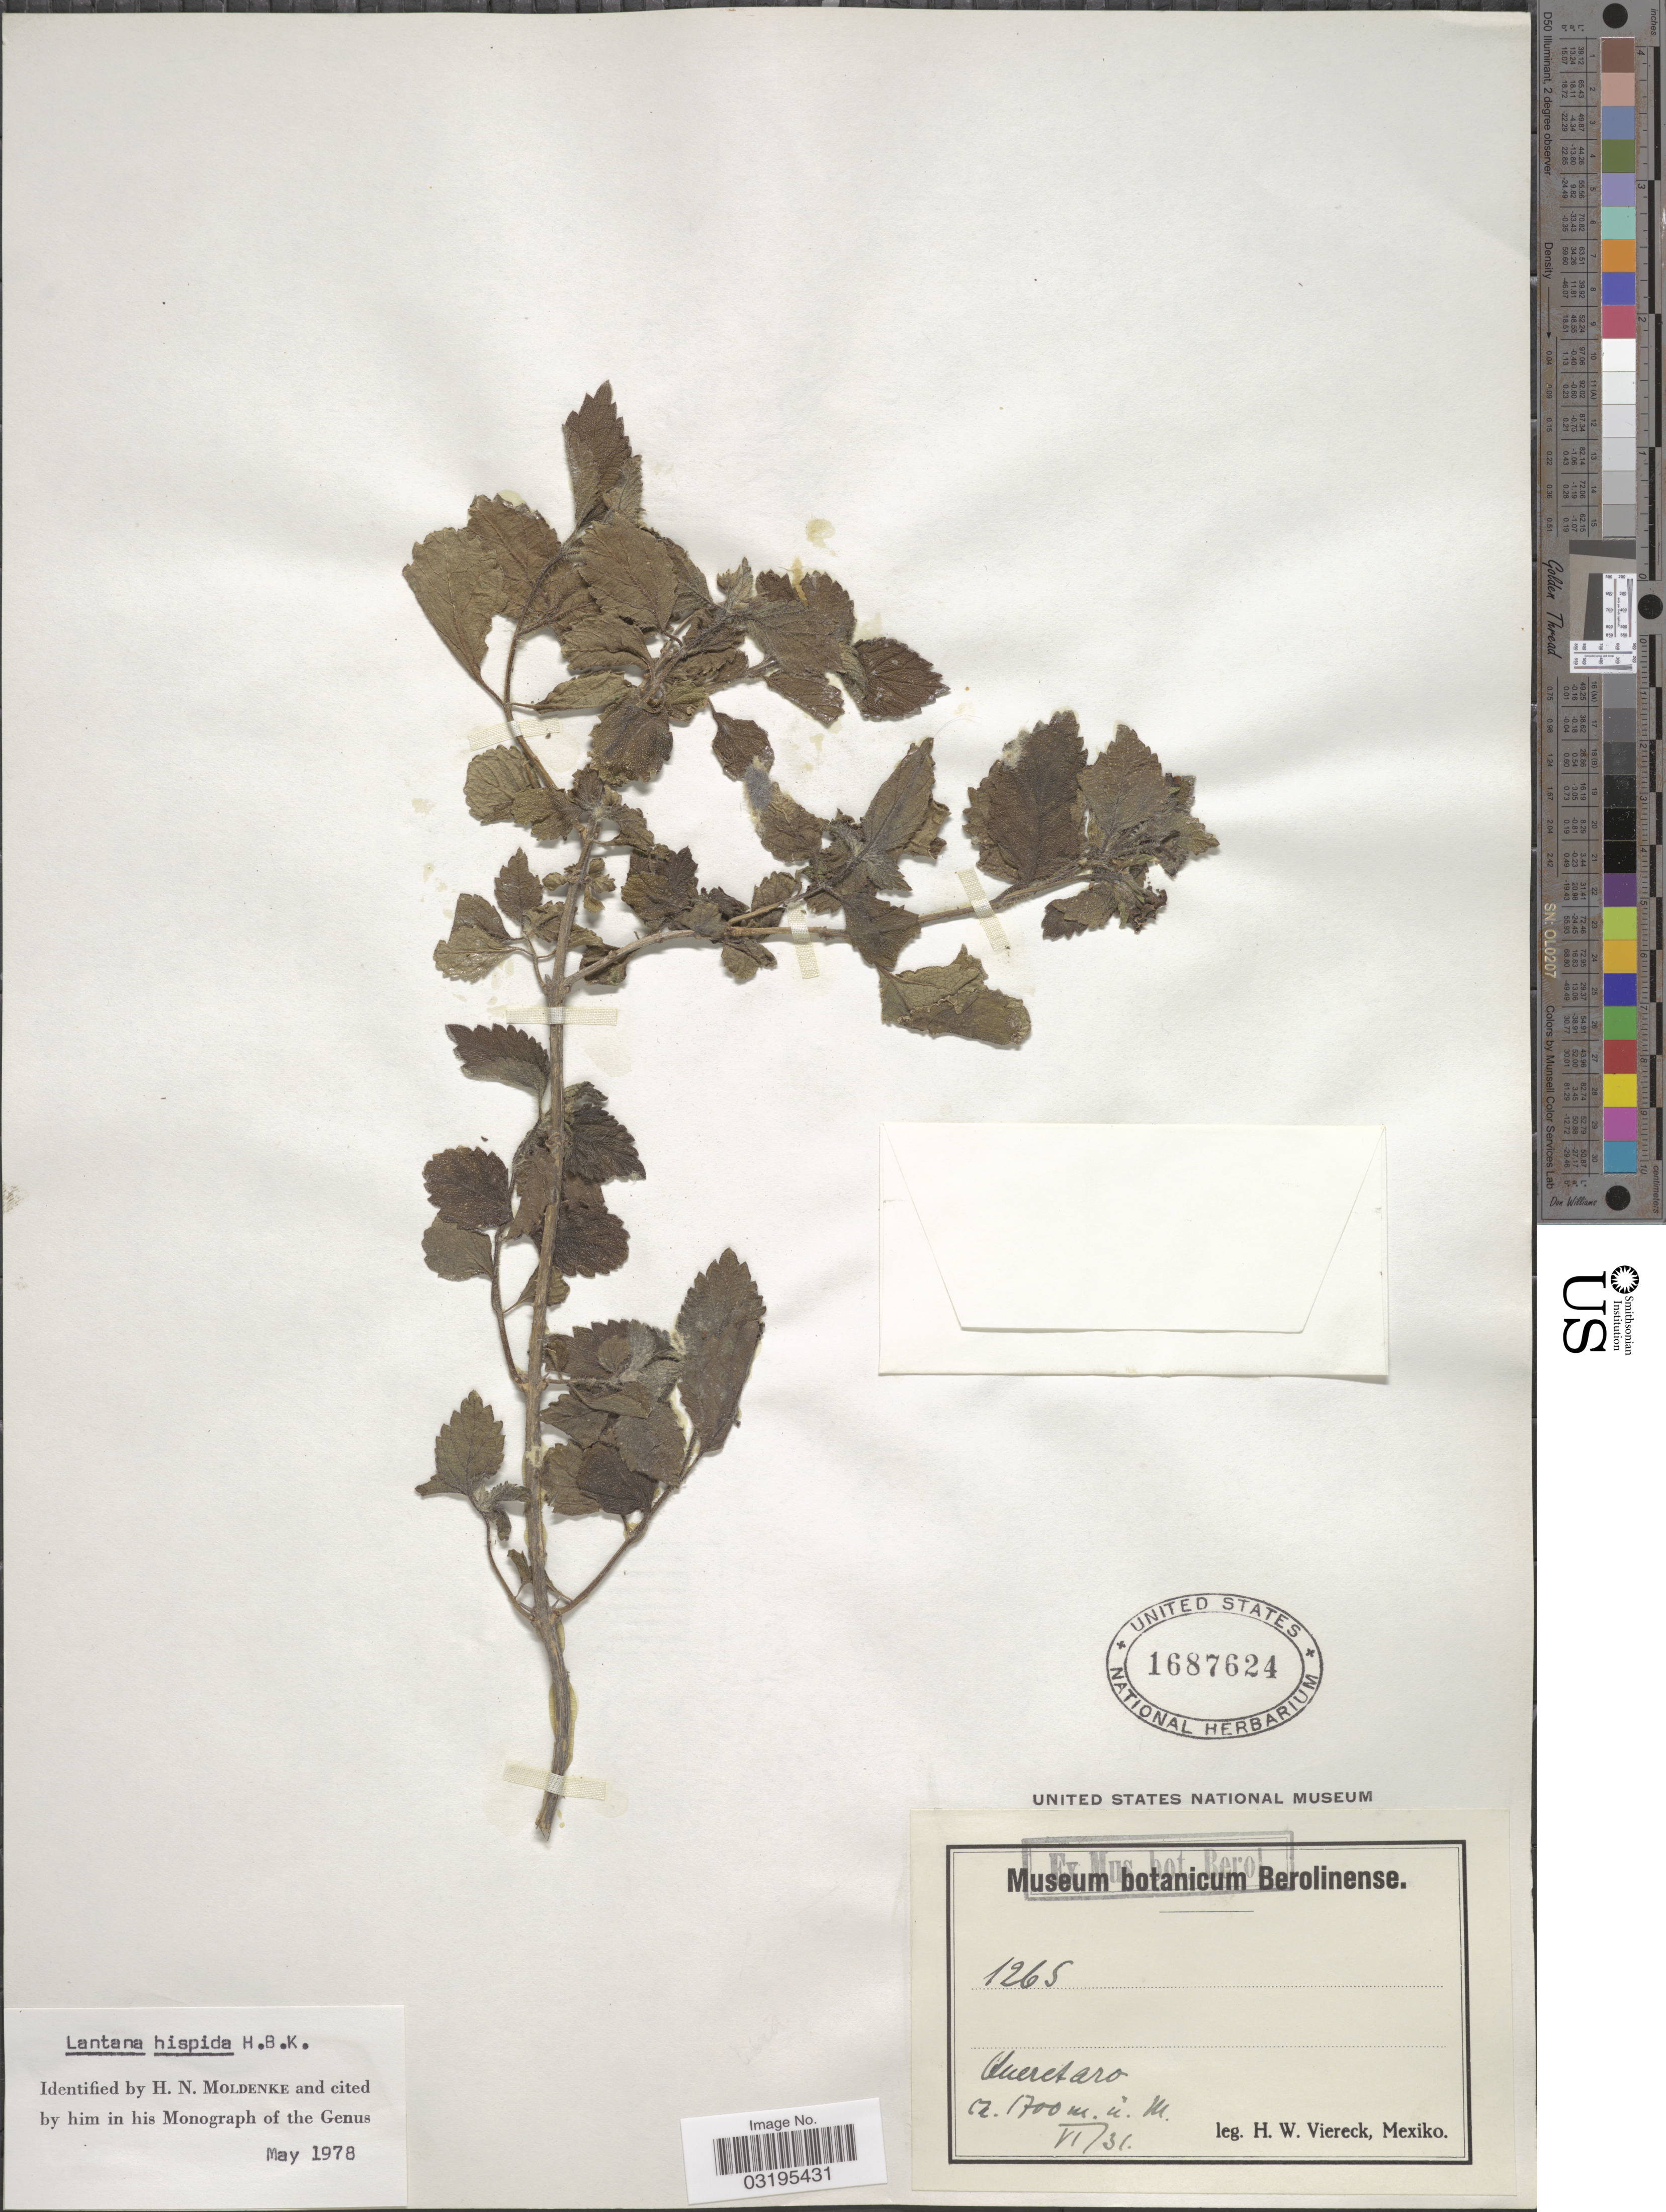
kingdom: Plantae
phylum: Tracheophyta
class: Magnoliopsida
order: Lamiales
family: Verbenaceae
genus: Lantana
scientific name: Lantana hispida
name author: Kunth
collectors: H. W. Viereck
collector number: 1265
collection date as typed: Transcribed d/m/y: /6/31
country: Mexico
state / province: Querétaro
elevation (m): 1700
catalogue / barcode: US 1687624